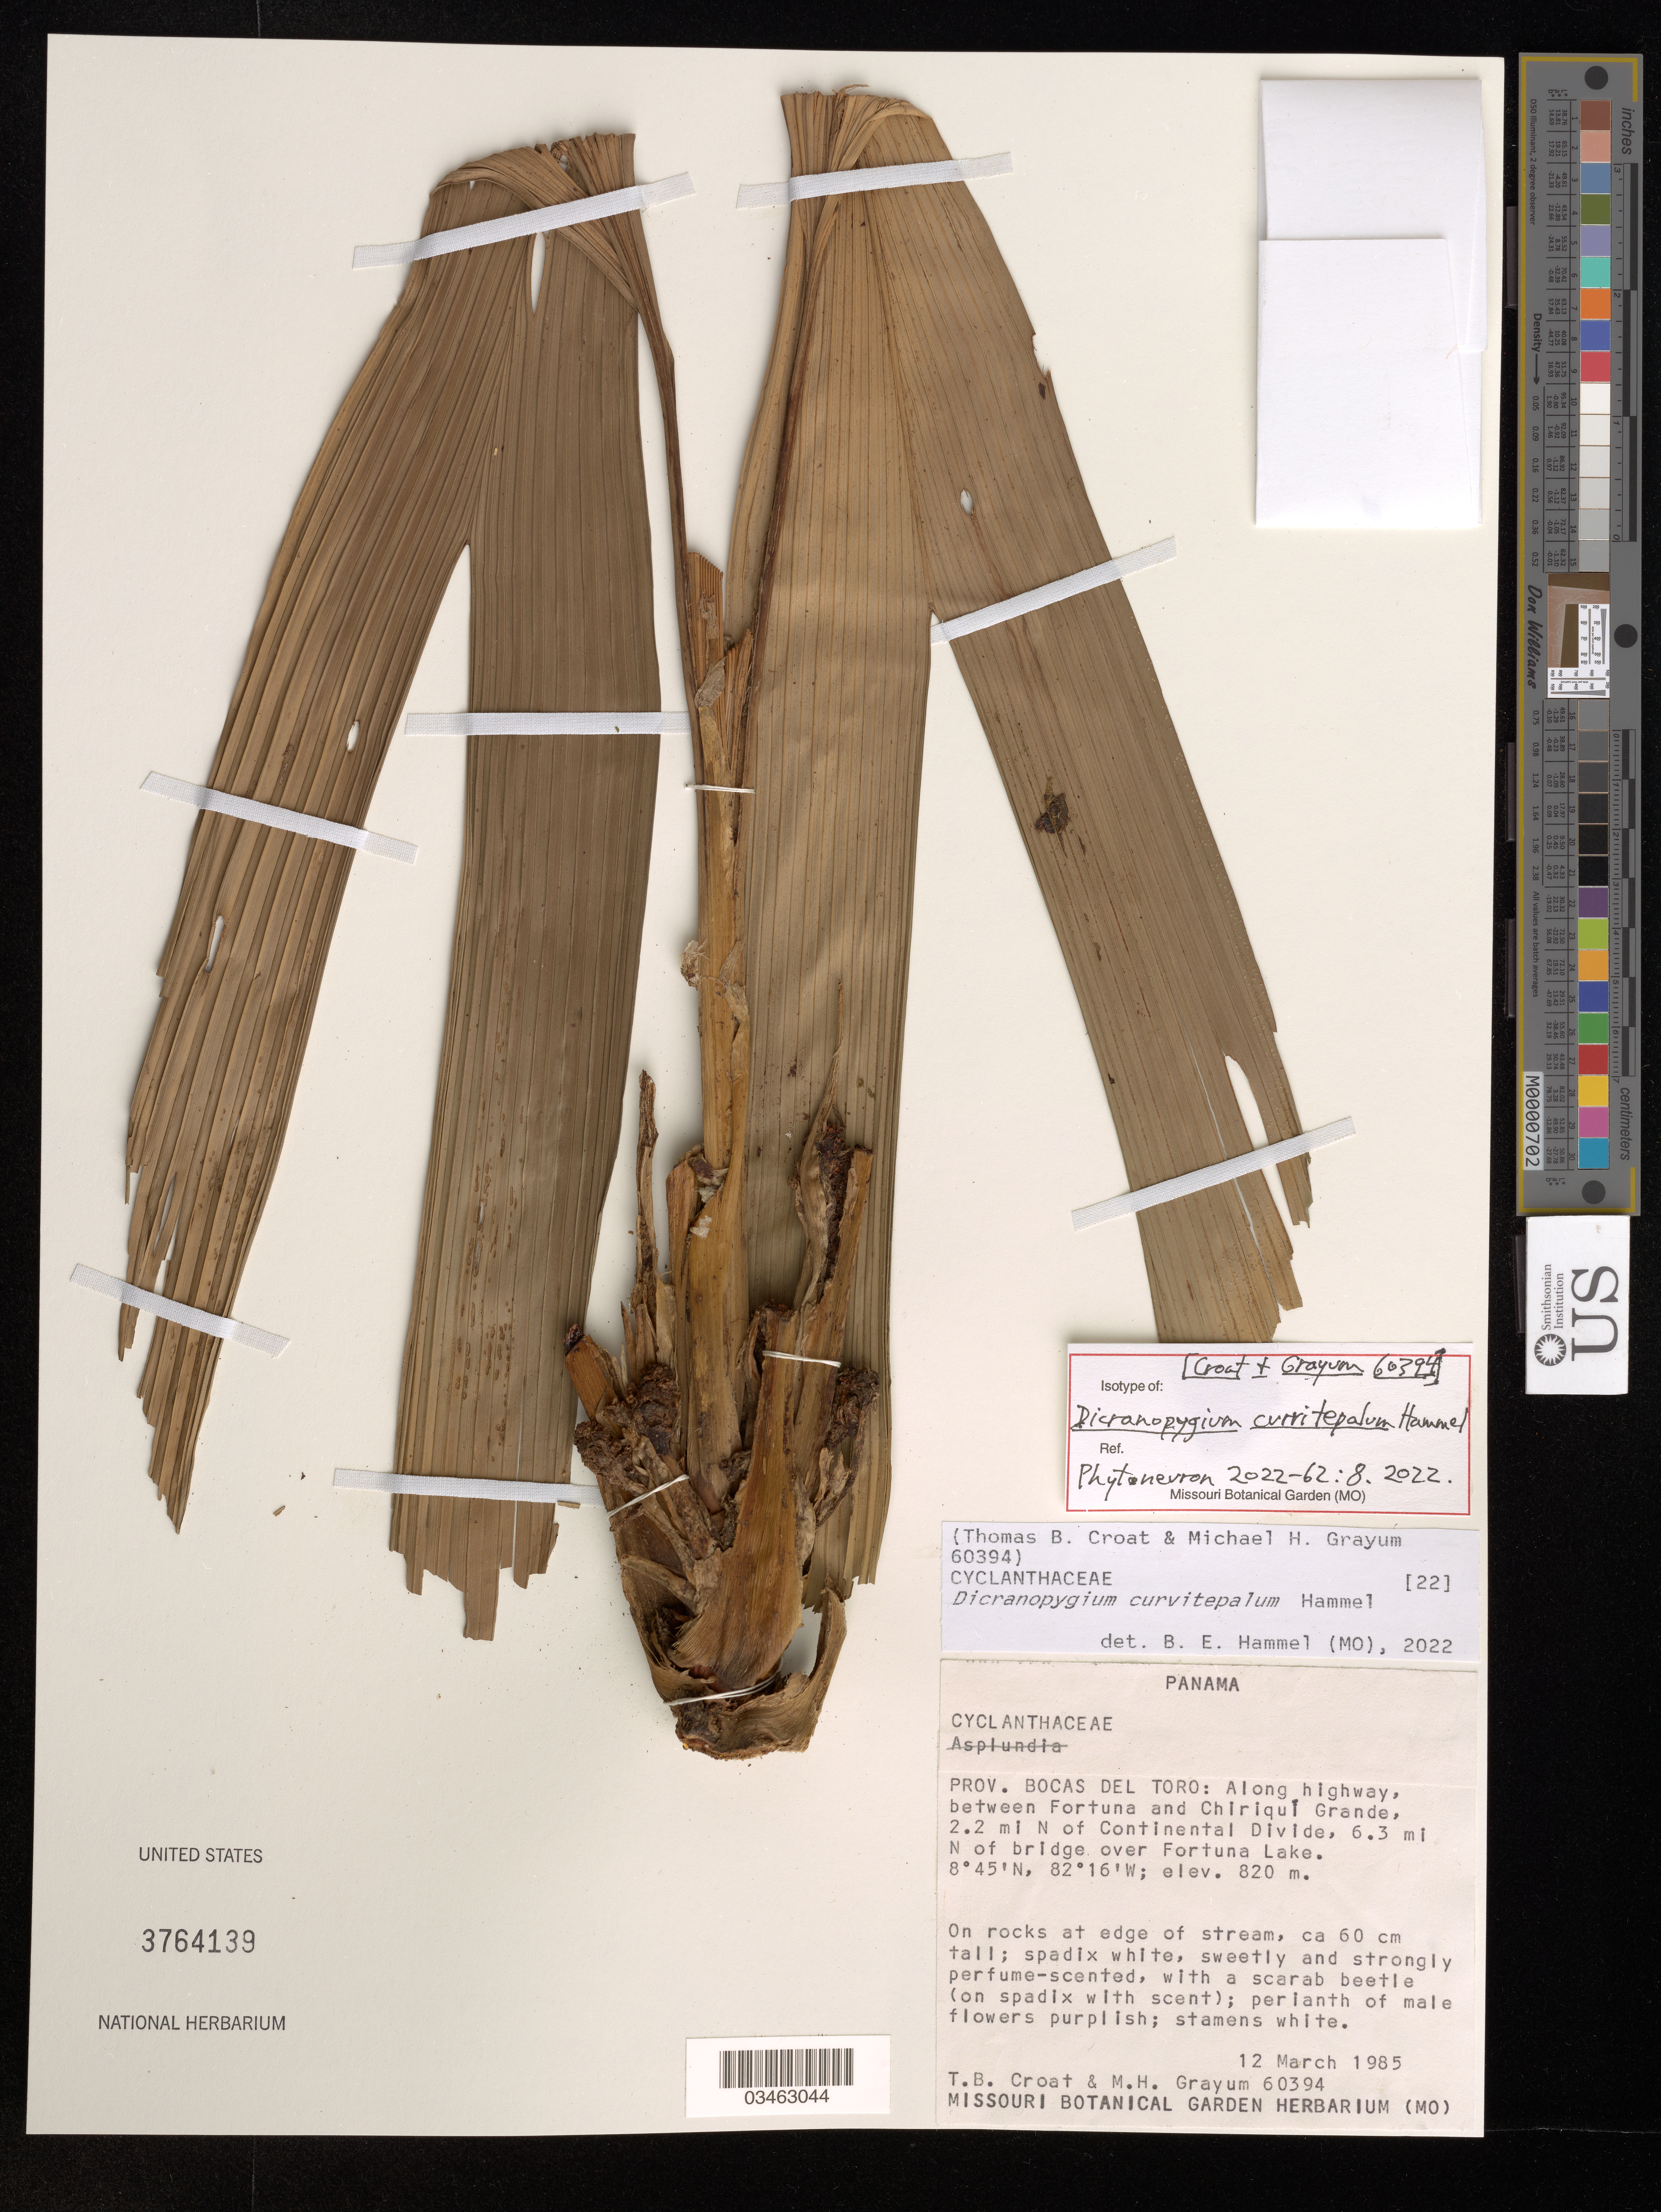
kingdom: Plantae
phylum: Tracheophyta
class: Liliopsida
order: Pandanales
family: Cyclanthaceae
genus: Dicranopygium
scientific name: Dicranopygium curvitepalum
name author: Hammel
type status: Isotype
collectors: T. B. Croat & M. H. Grayum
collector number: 60394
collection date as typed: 12 Mar 1985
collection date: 1985-03-12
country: Panama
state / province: Bocas del Toro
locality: Along highway, between Fortuna and Chiriquí Grande, 2.2 mi N of Continental Divide, 6.3 mi N of bridge over Fortuna Lake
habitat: On rocks at edge of stream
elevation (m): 820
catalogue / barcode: US 3764139